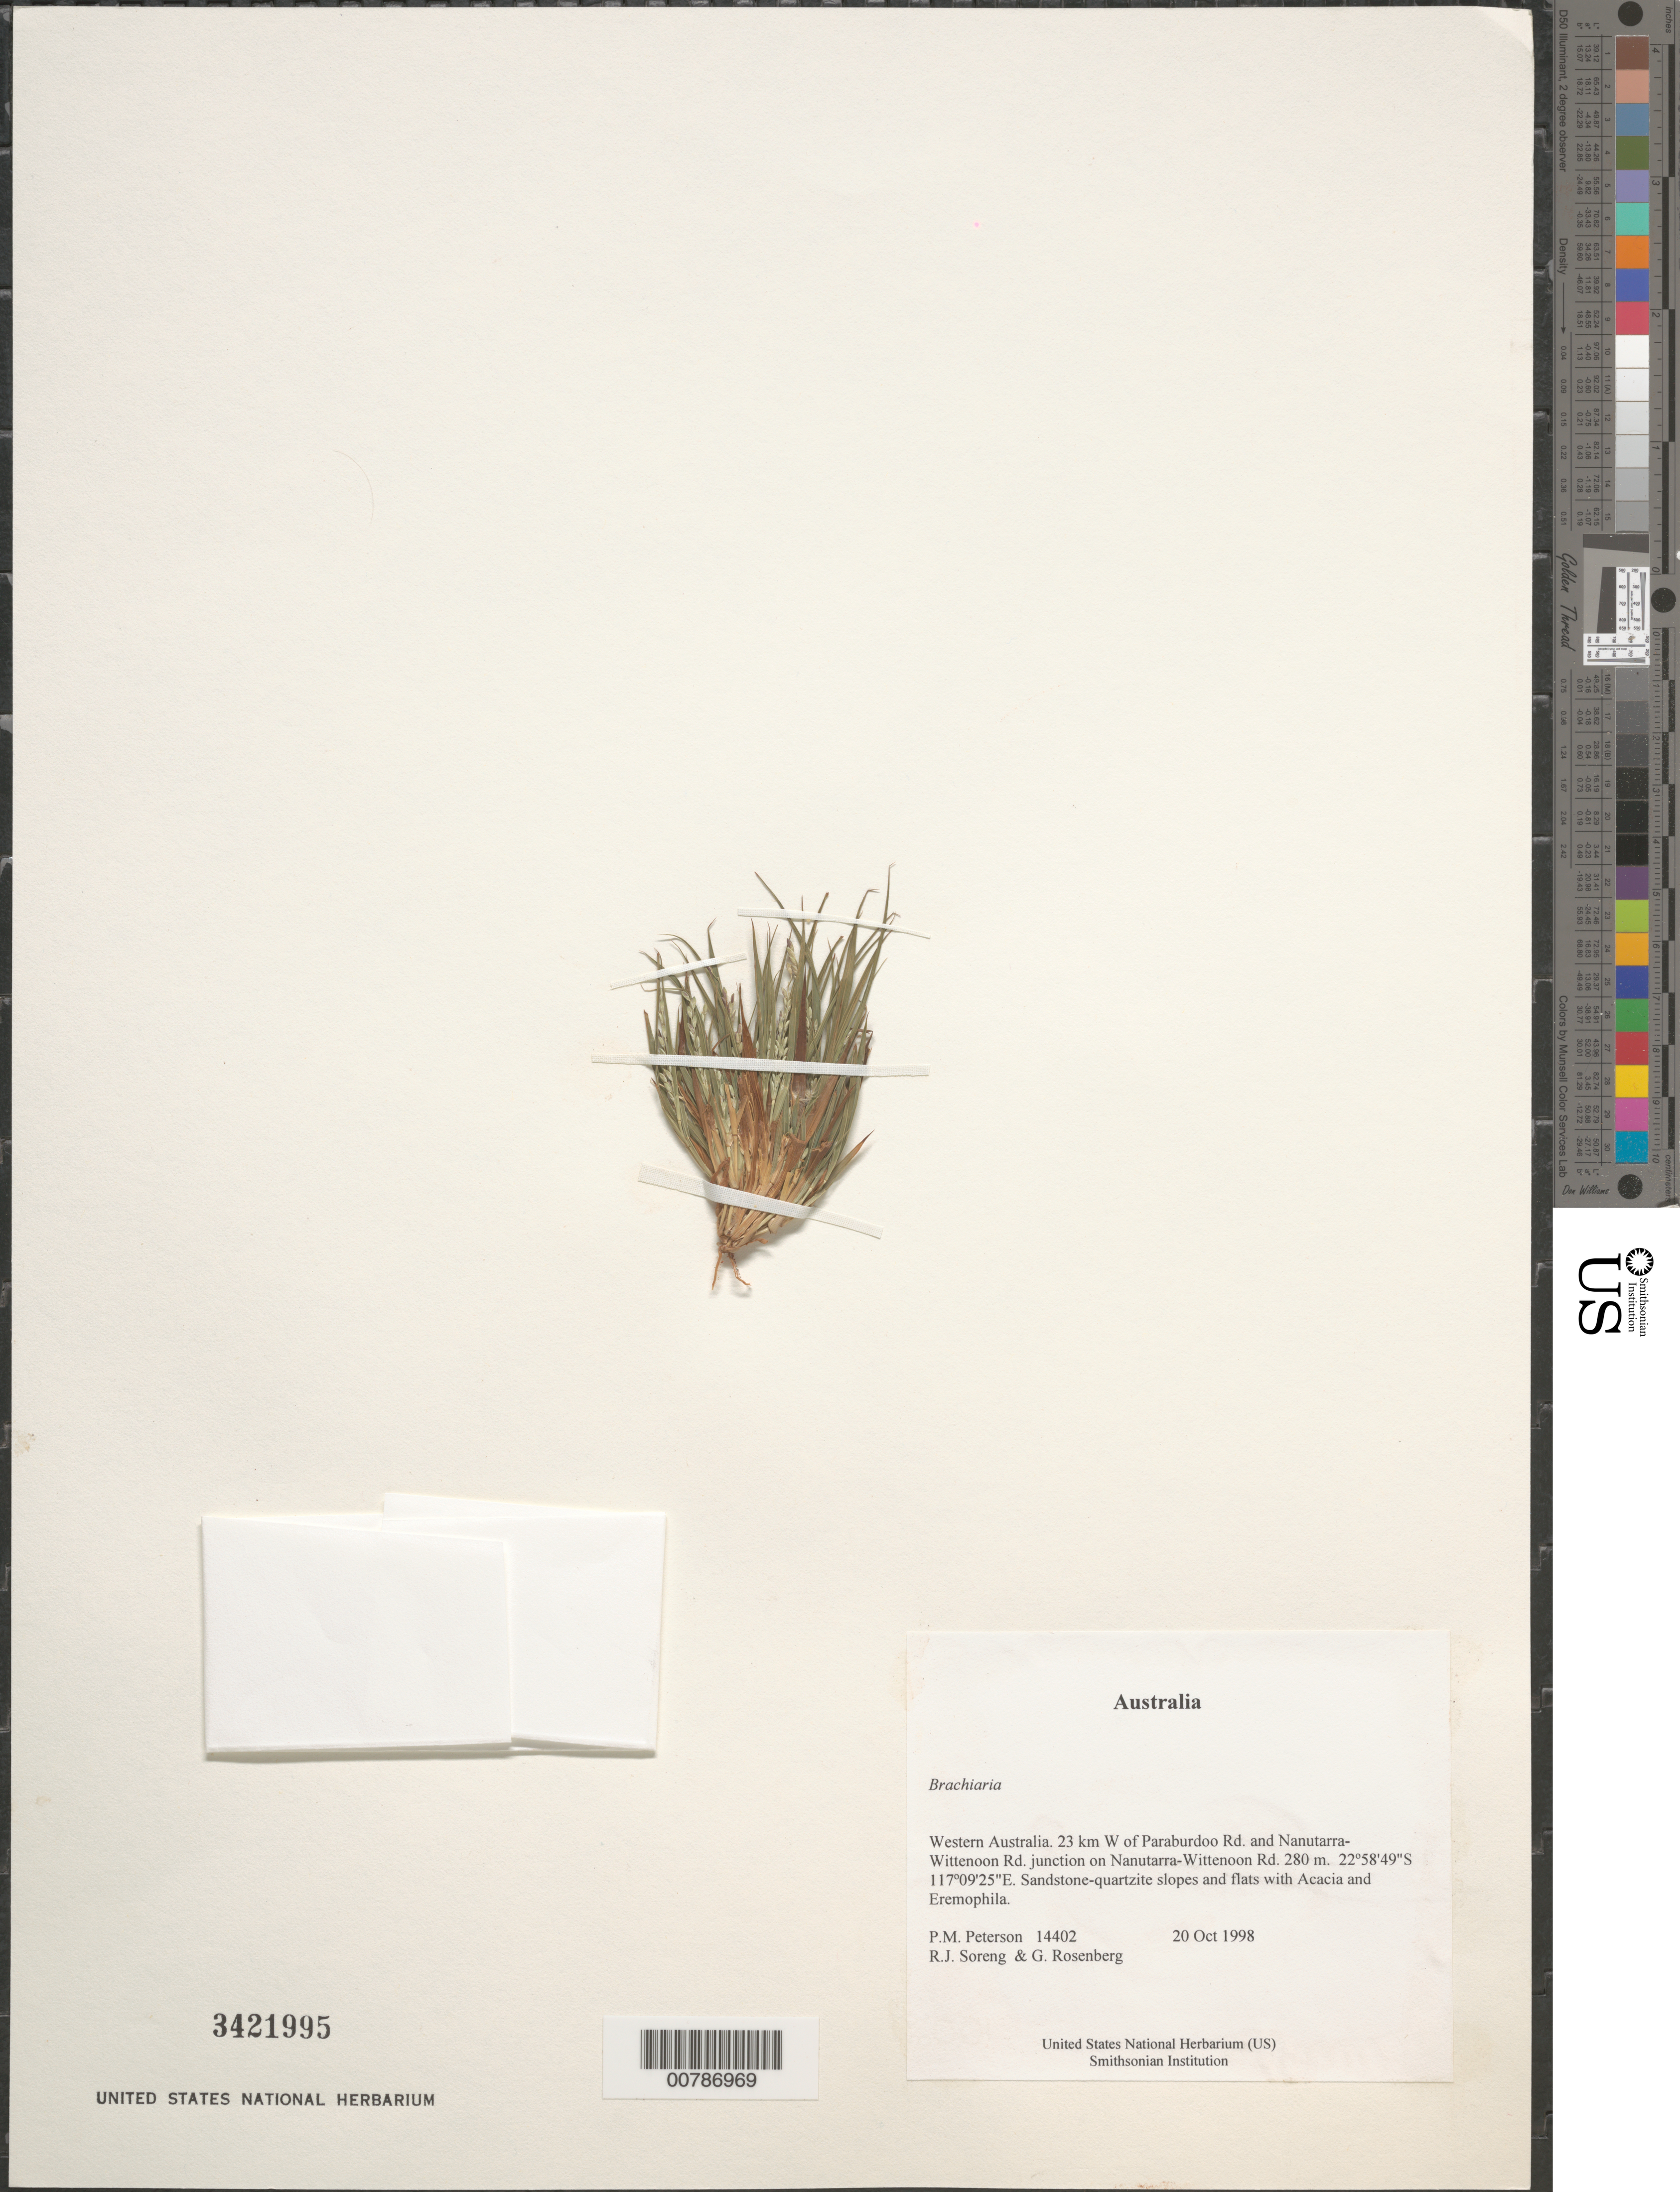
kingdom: Plantae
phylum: Tracheophyta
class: Liliopsida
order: Poales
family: Poaceae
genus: Brachiaria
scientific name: Brachiaria sp.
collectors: P. M. Peterson, R. J. Soreng & G. Rosenberg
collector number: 14402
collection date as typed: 20 Oct 1998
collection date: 1998-10-20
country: Australia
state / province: Western Australia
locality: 23 km W of Paraburdoo Rd. and Nanutarra-Wittenoon Rd. junction on Nanutarra-Wittenoon Rd.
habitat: Sandstone-quartzite slopes and flats with Acacia and Eremophila.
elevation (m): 280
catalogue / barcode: US 3421995